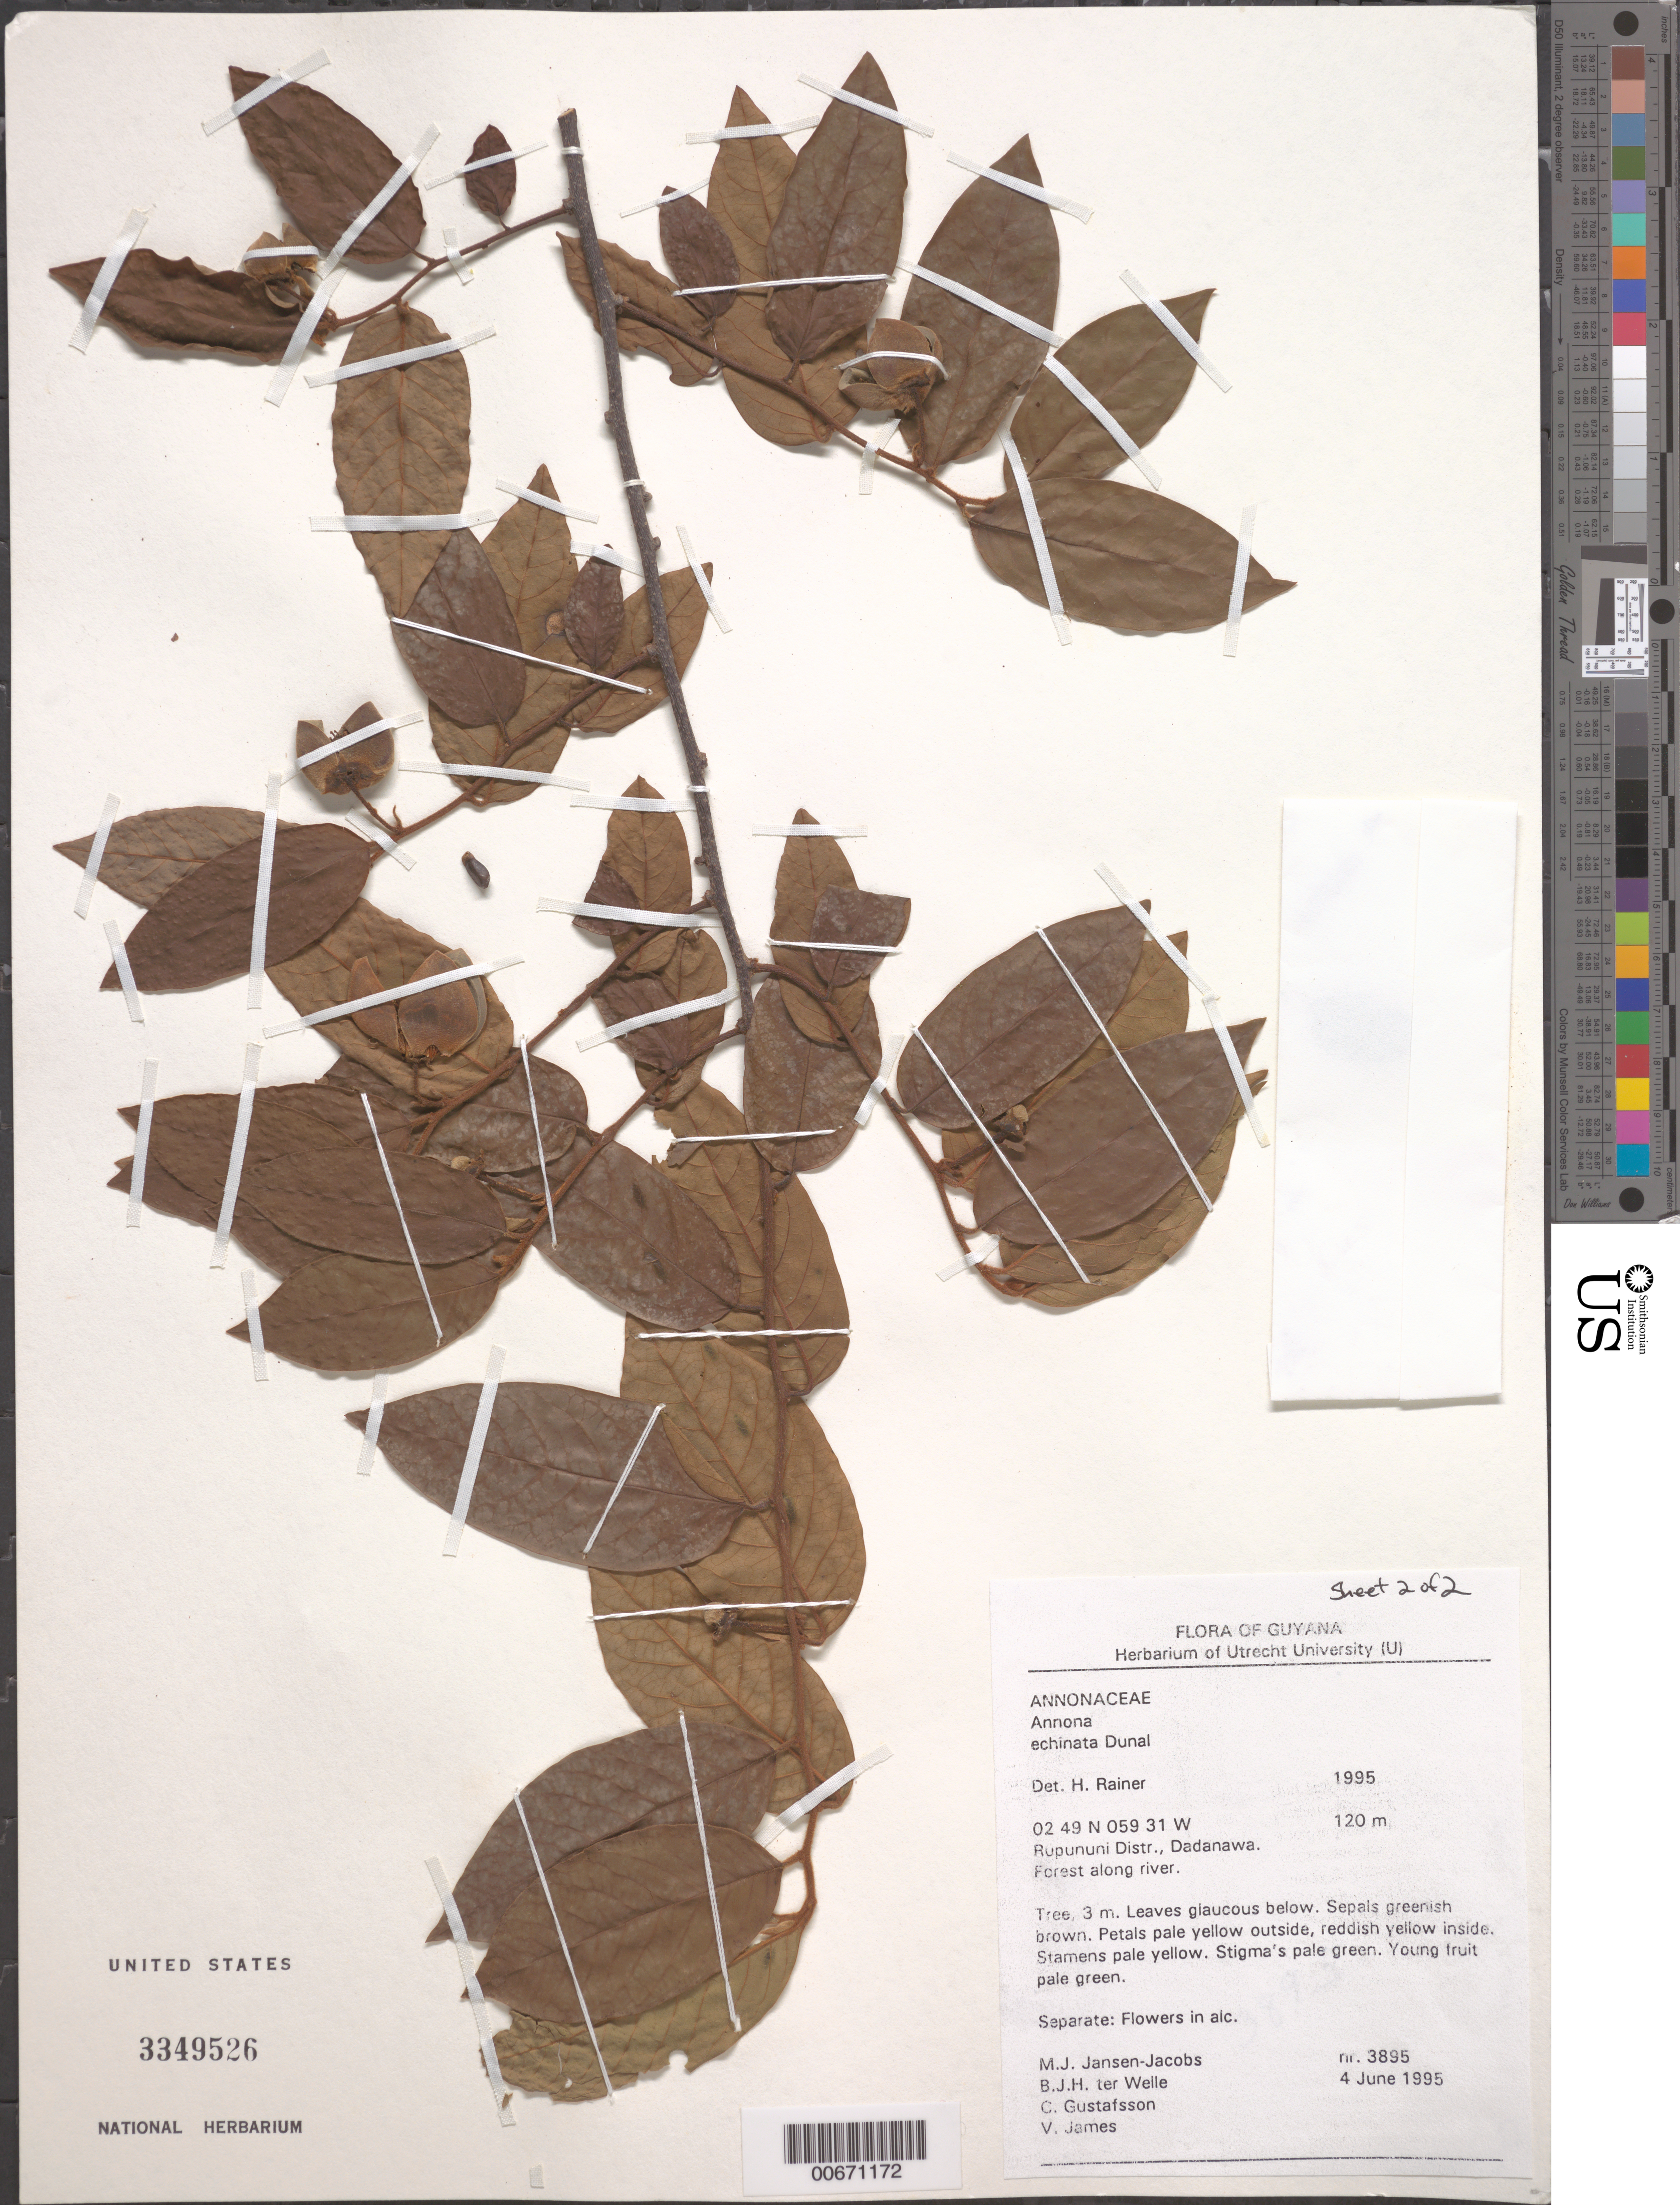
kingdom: Plantae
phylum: Tracheophyta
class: Magnoliopsida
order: Magnoliales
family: Annonaceae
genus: Annona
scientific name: Annona echinata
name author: Dunal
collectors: M. J. Jansen-Jacobs, G. ter Welle, C. Gustafsson & V. James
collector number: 3895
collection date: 1995-06-04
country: Guyana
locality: Rupununi Distr., Dadanawa.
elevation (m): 120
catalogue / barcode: US 3349526